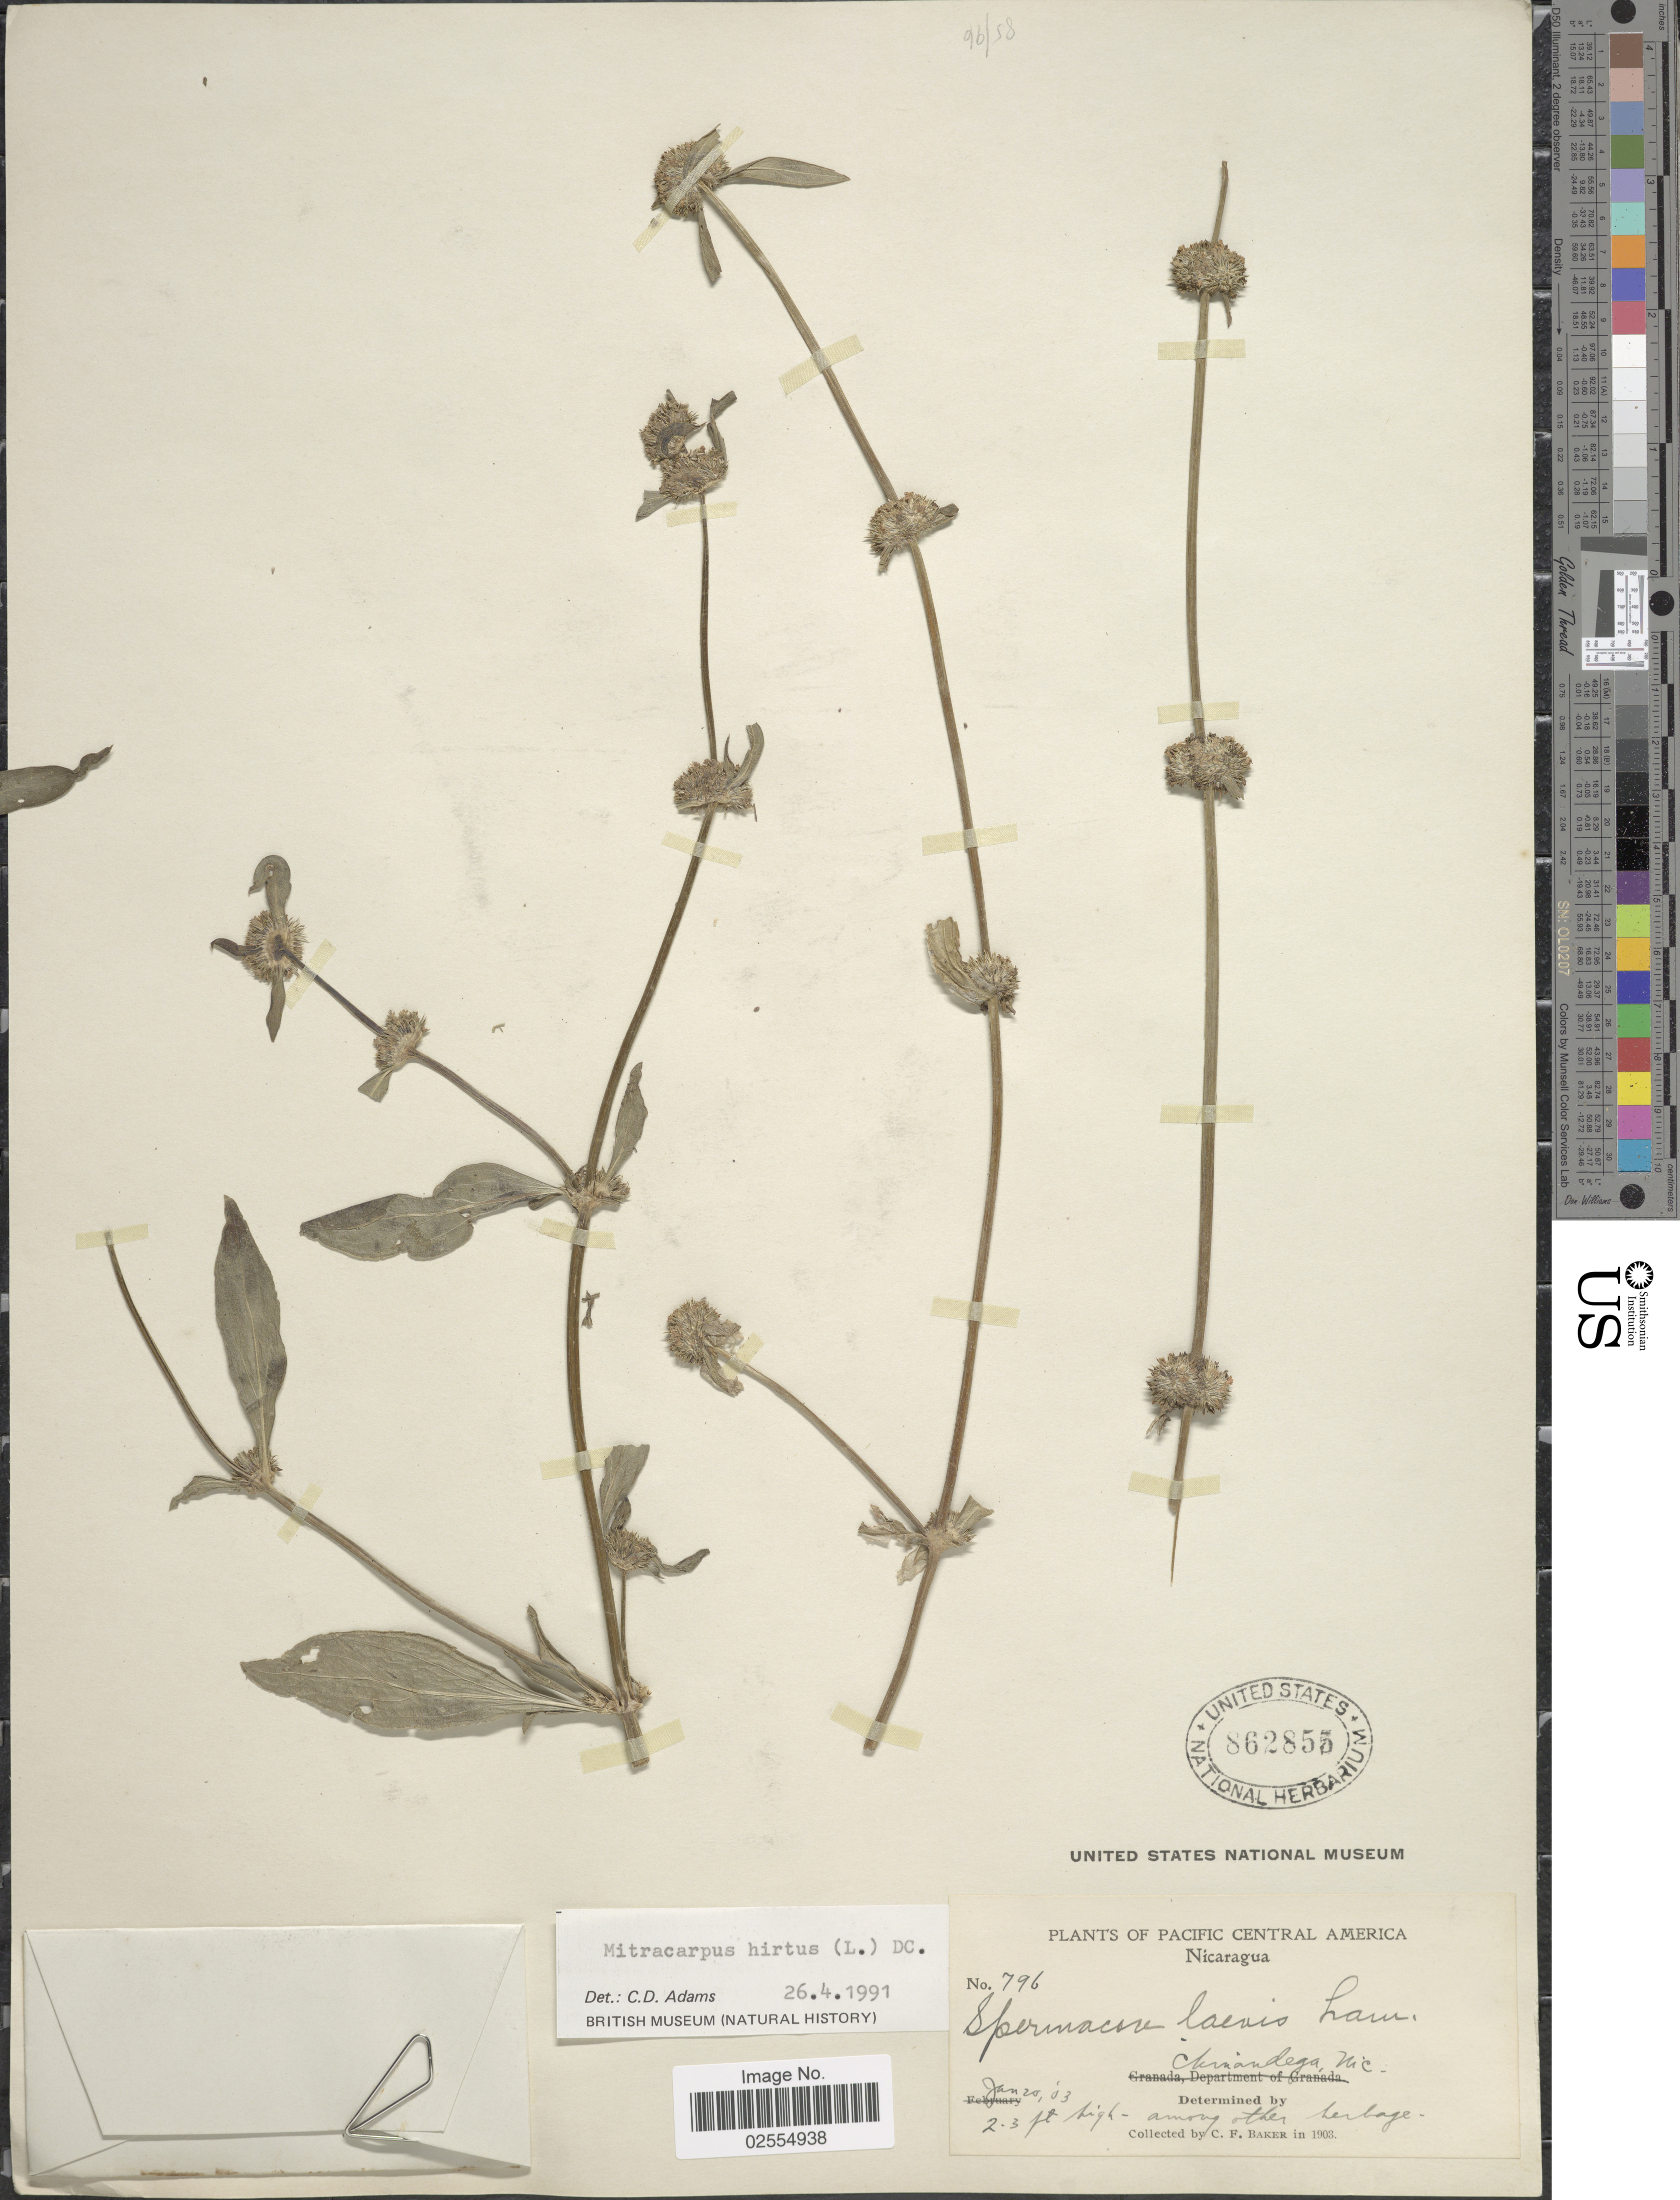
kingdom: Plantae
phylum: Tracheophyta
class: Magnoliopsida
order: Gentianales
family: Rubiaceae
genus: Mitracarpus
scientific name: Mitracarpus hirtus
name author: (L.) DC.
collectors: C. F. Baker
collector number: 796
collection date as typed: Transcribed d/m/y: 20/1/3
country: Nicaragua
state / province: Chinandega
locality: Pacific Central America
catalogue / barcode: US 862855